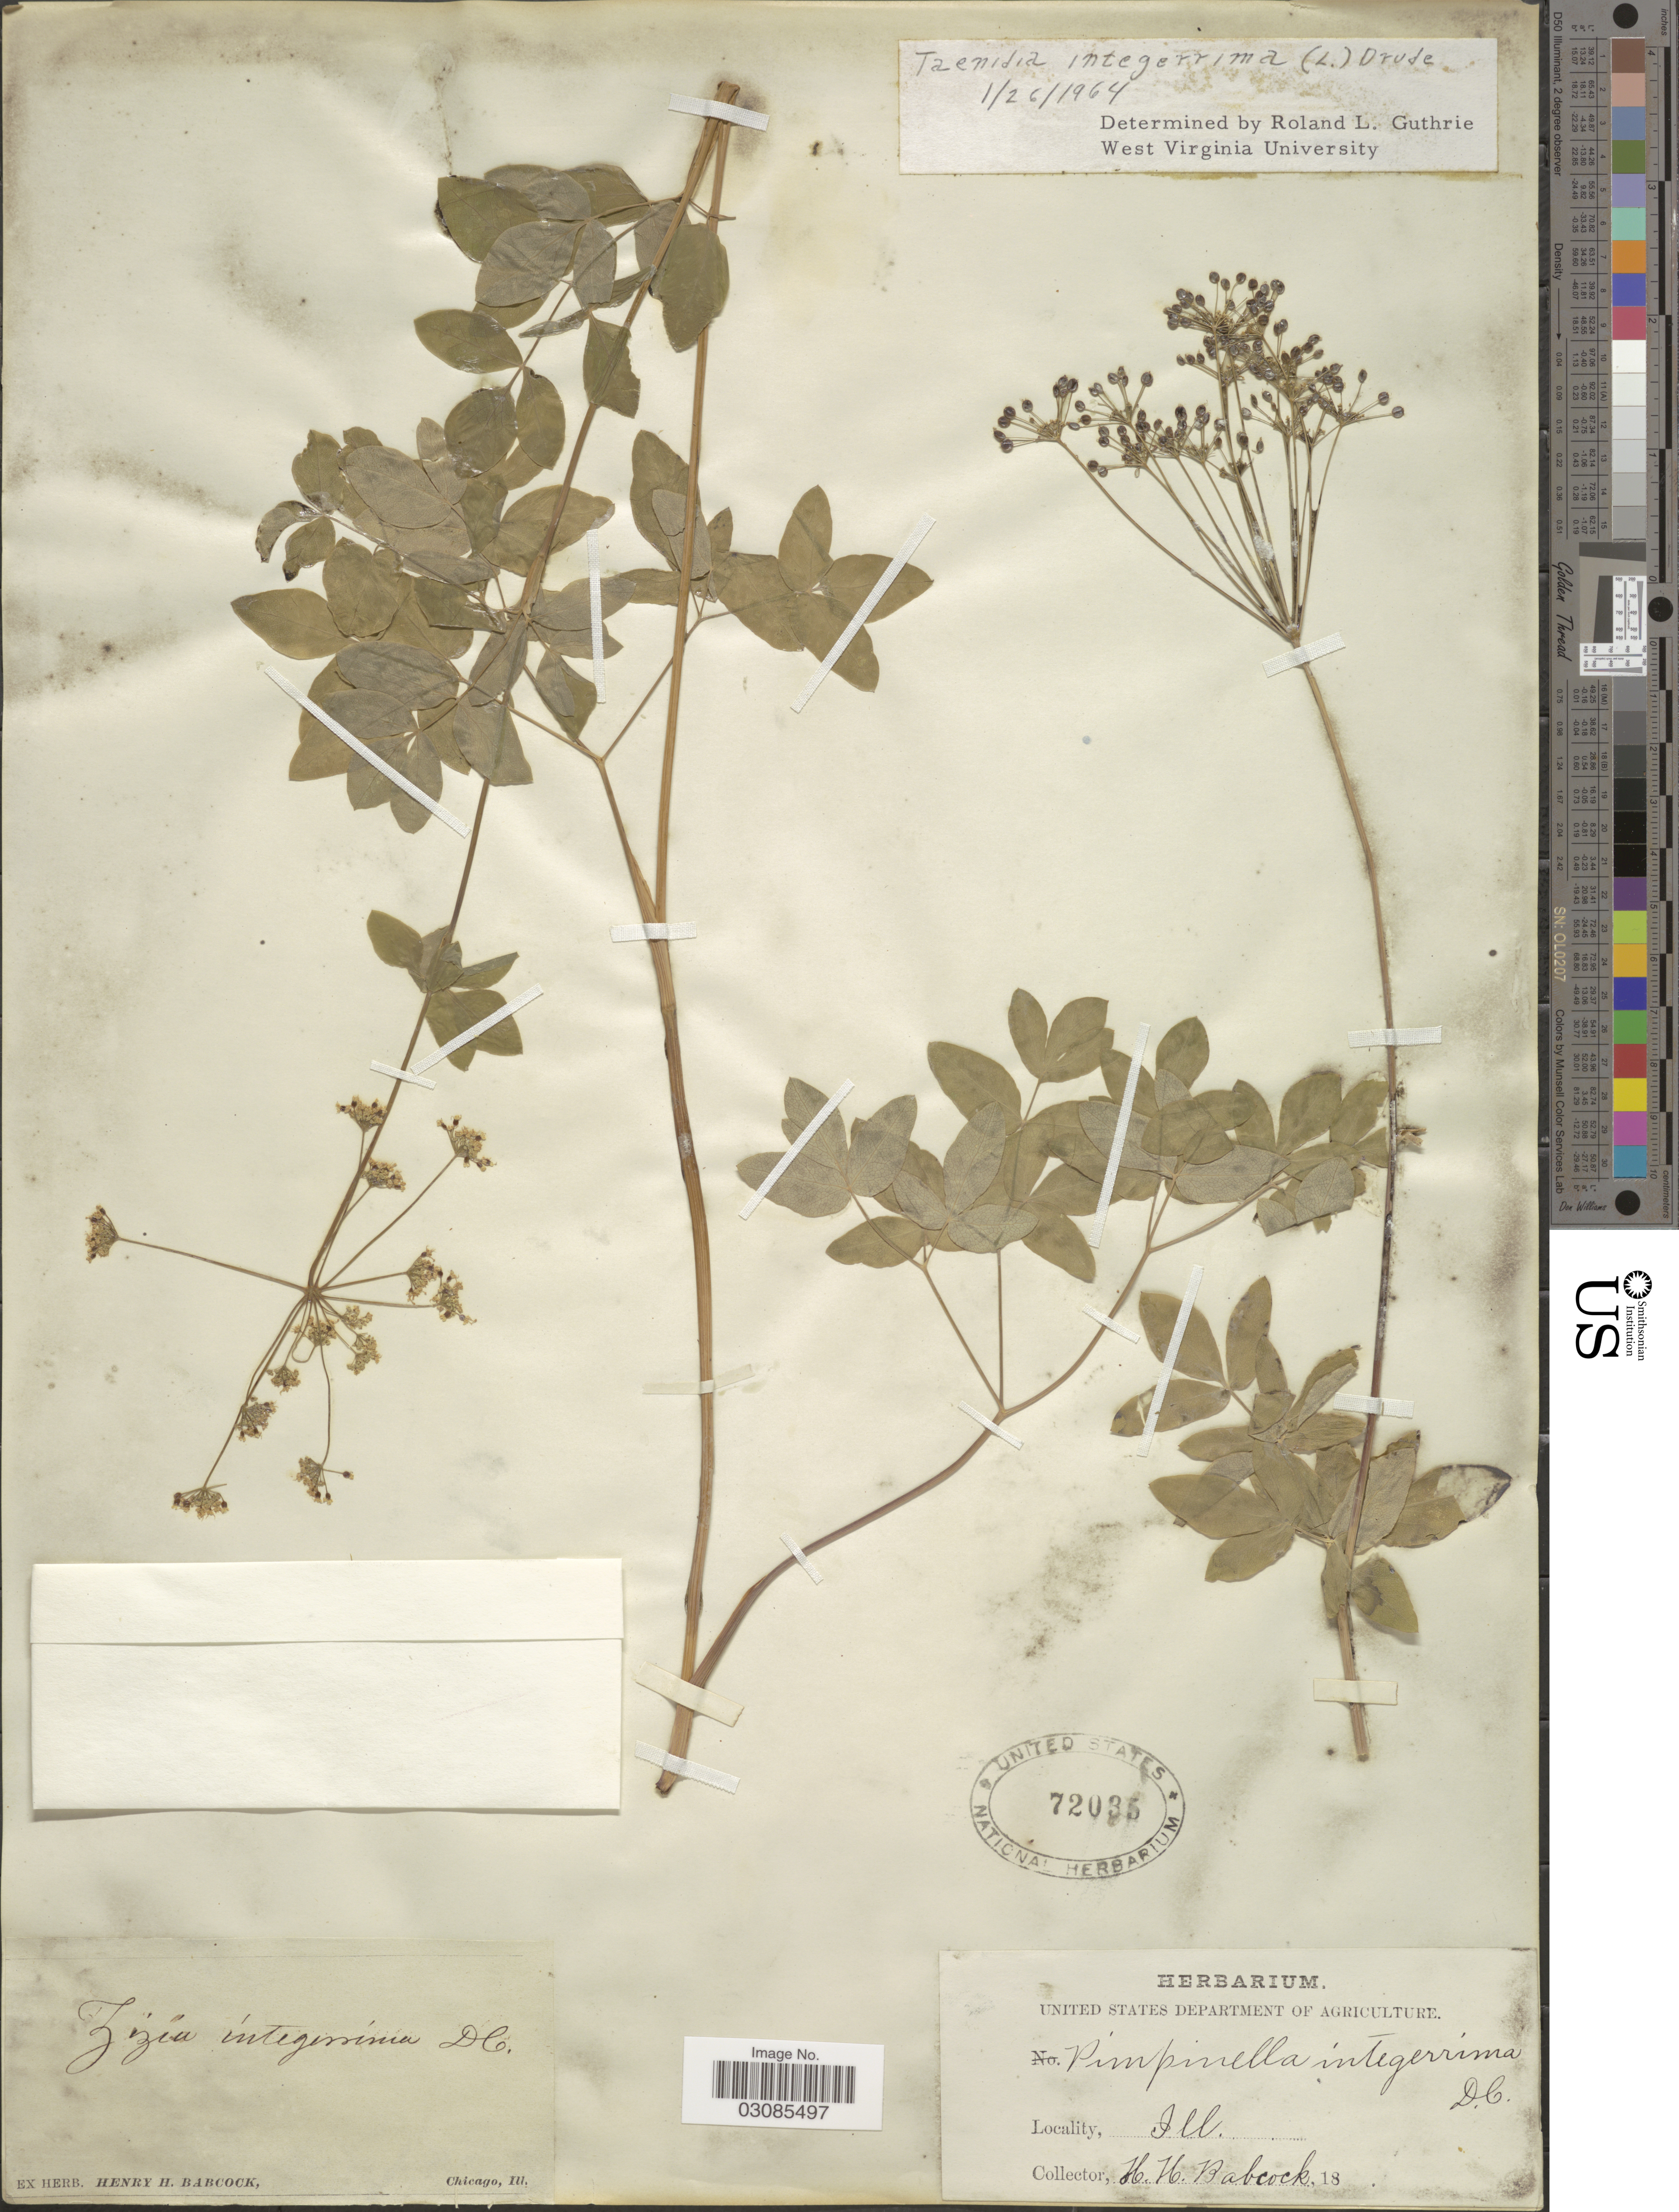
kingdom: Plantae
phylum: Tracheophyta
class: Magnoliopsida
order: Apiales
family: Apiaceae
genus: Taenidia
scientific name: Taenidia integerrima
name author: (L.) Drude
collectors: H. Babcock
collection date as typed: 18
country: United States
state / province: Illinois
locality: Ill.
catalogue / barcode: US 72035